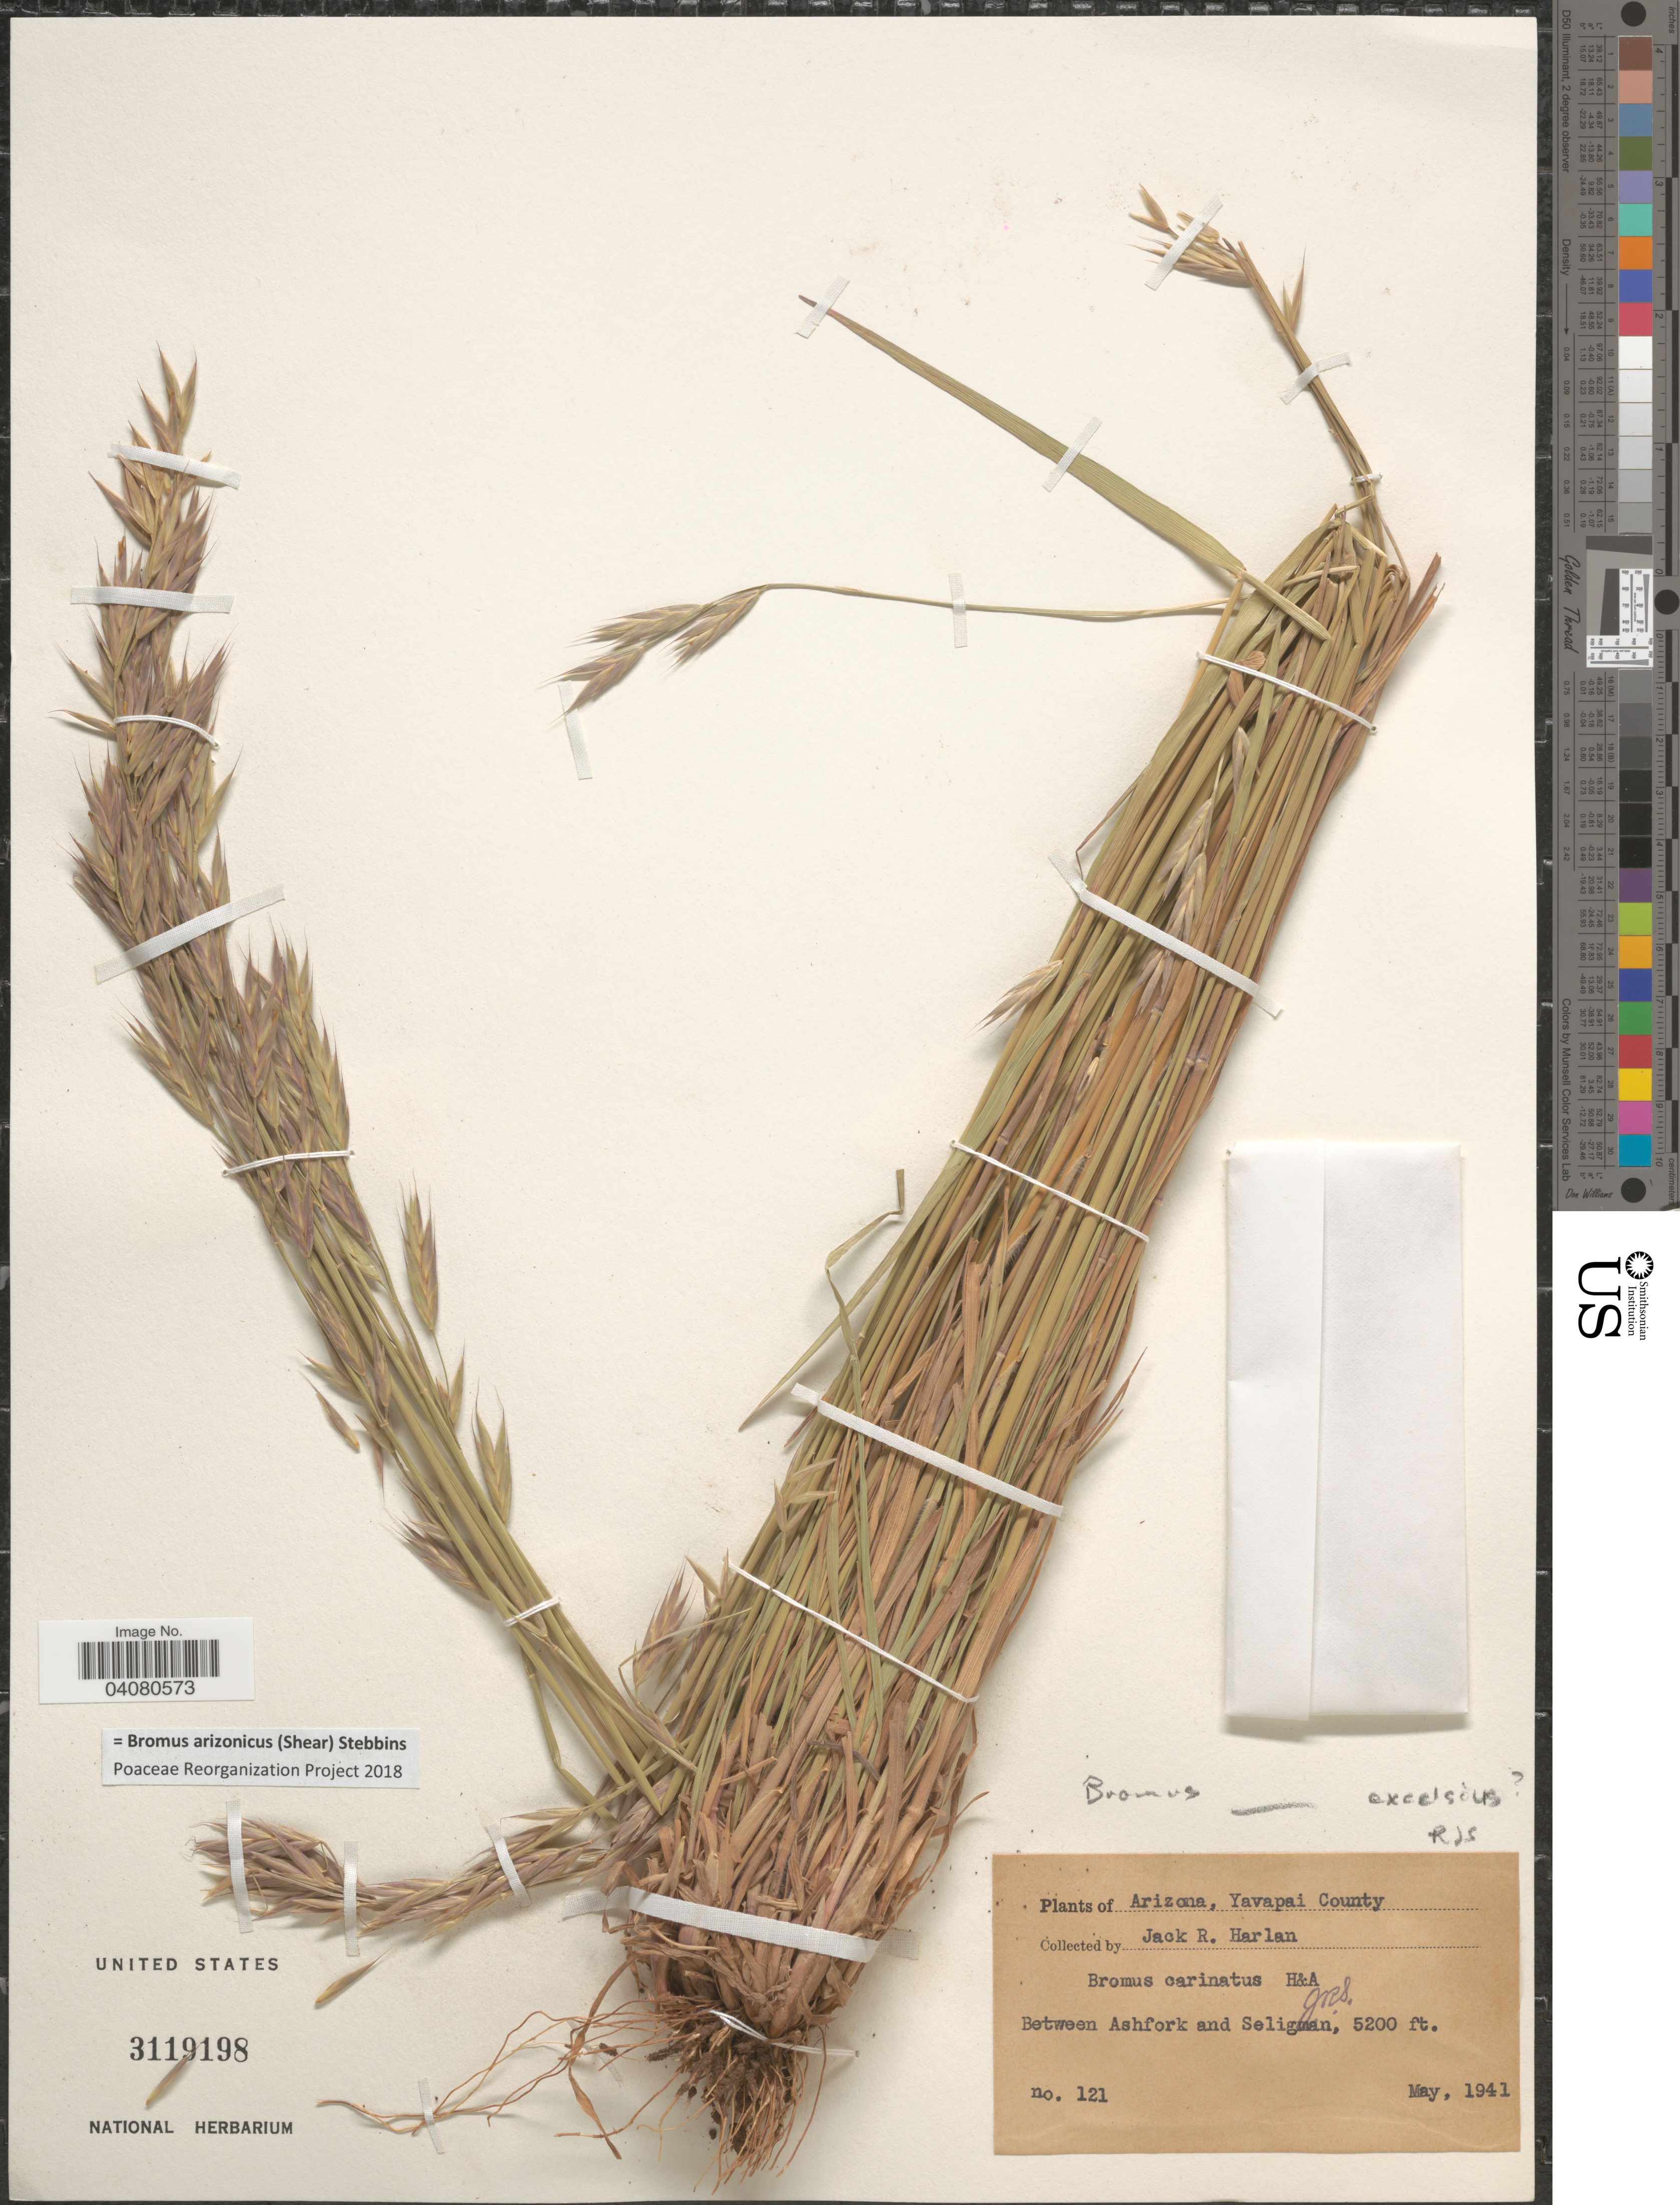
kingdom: Plantae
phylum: Tracheophyta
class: Liliopsida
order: Poales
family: Poaceae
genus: Bromus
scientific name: Bromus arizonicus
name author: (Shear) Stebbins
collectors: J. Harlan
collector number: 121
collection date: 1941-05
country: United States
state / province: Arizona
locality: Yavapai County. Between Ashfork and Seligman.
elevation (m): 1585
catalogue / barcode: US 3119198